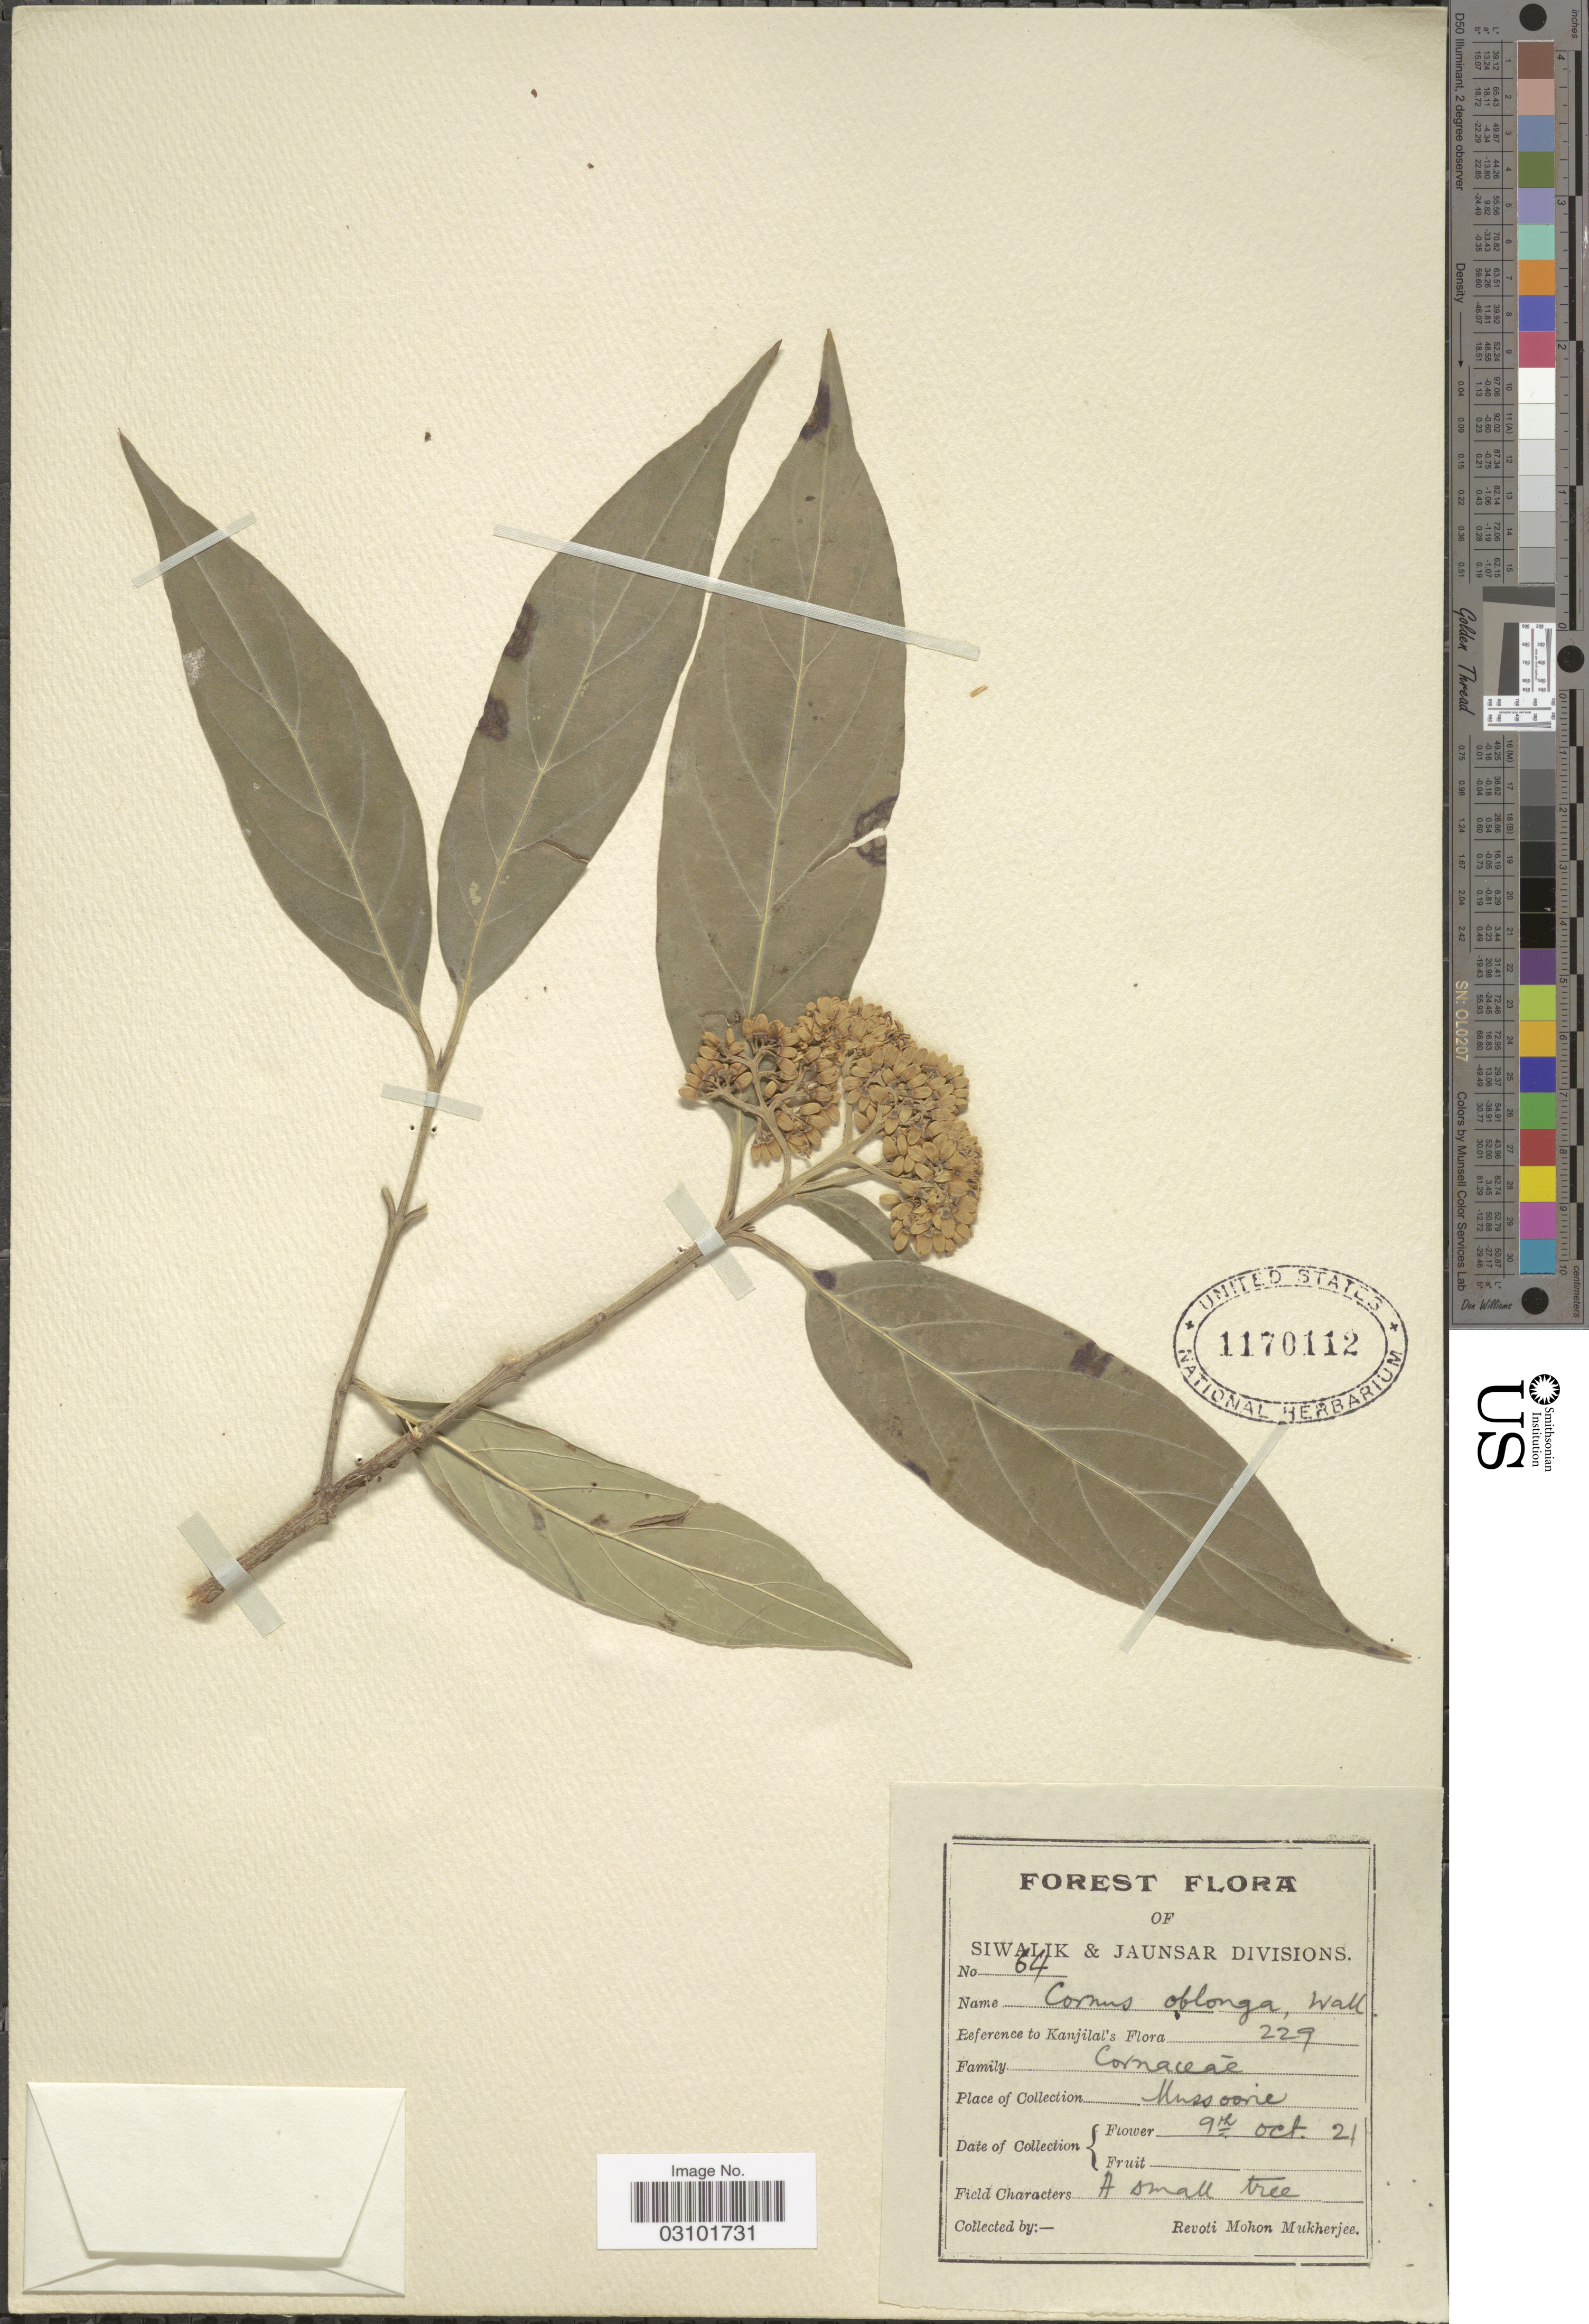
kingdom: Plantae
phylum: Tracheophyta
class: Magnoliopsida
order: Cornales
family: Cornaceae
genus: Cornus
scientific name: Cornus oblonga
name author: Wall.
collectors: R. Mukherjee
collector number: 64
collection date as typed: Transcribed d/m/y: 9/10/21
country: India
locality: Forest. Siwalik & Jaunsar Divisions. Mussoorie.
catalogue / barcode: US 1170112